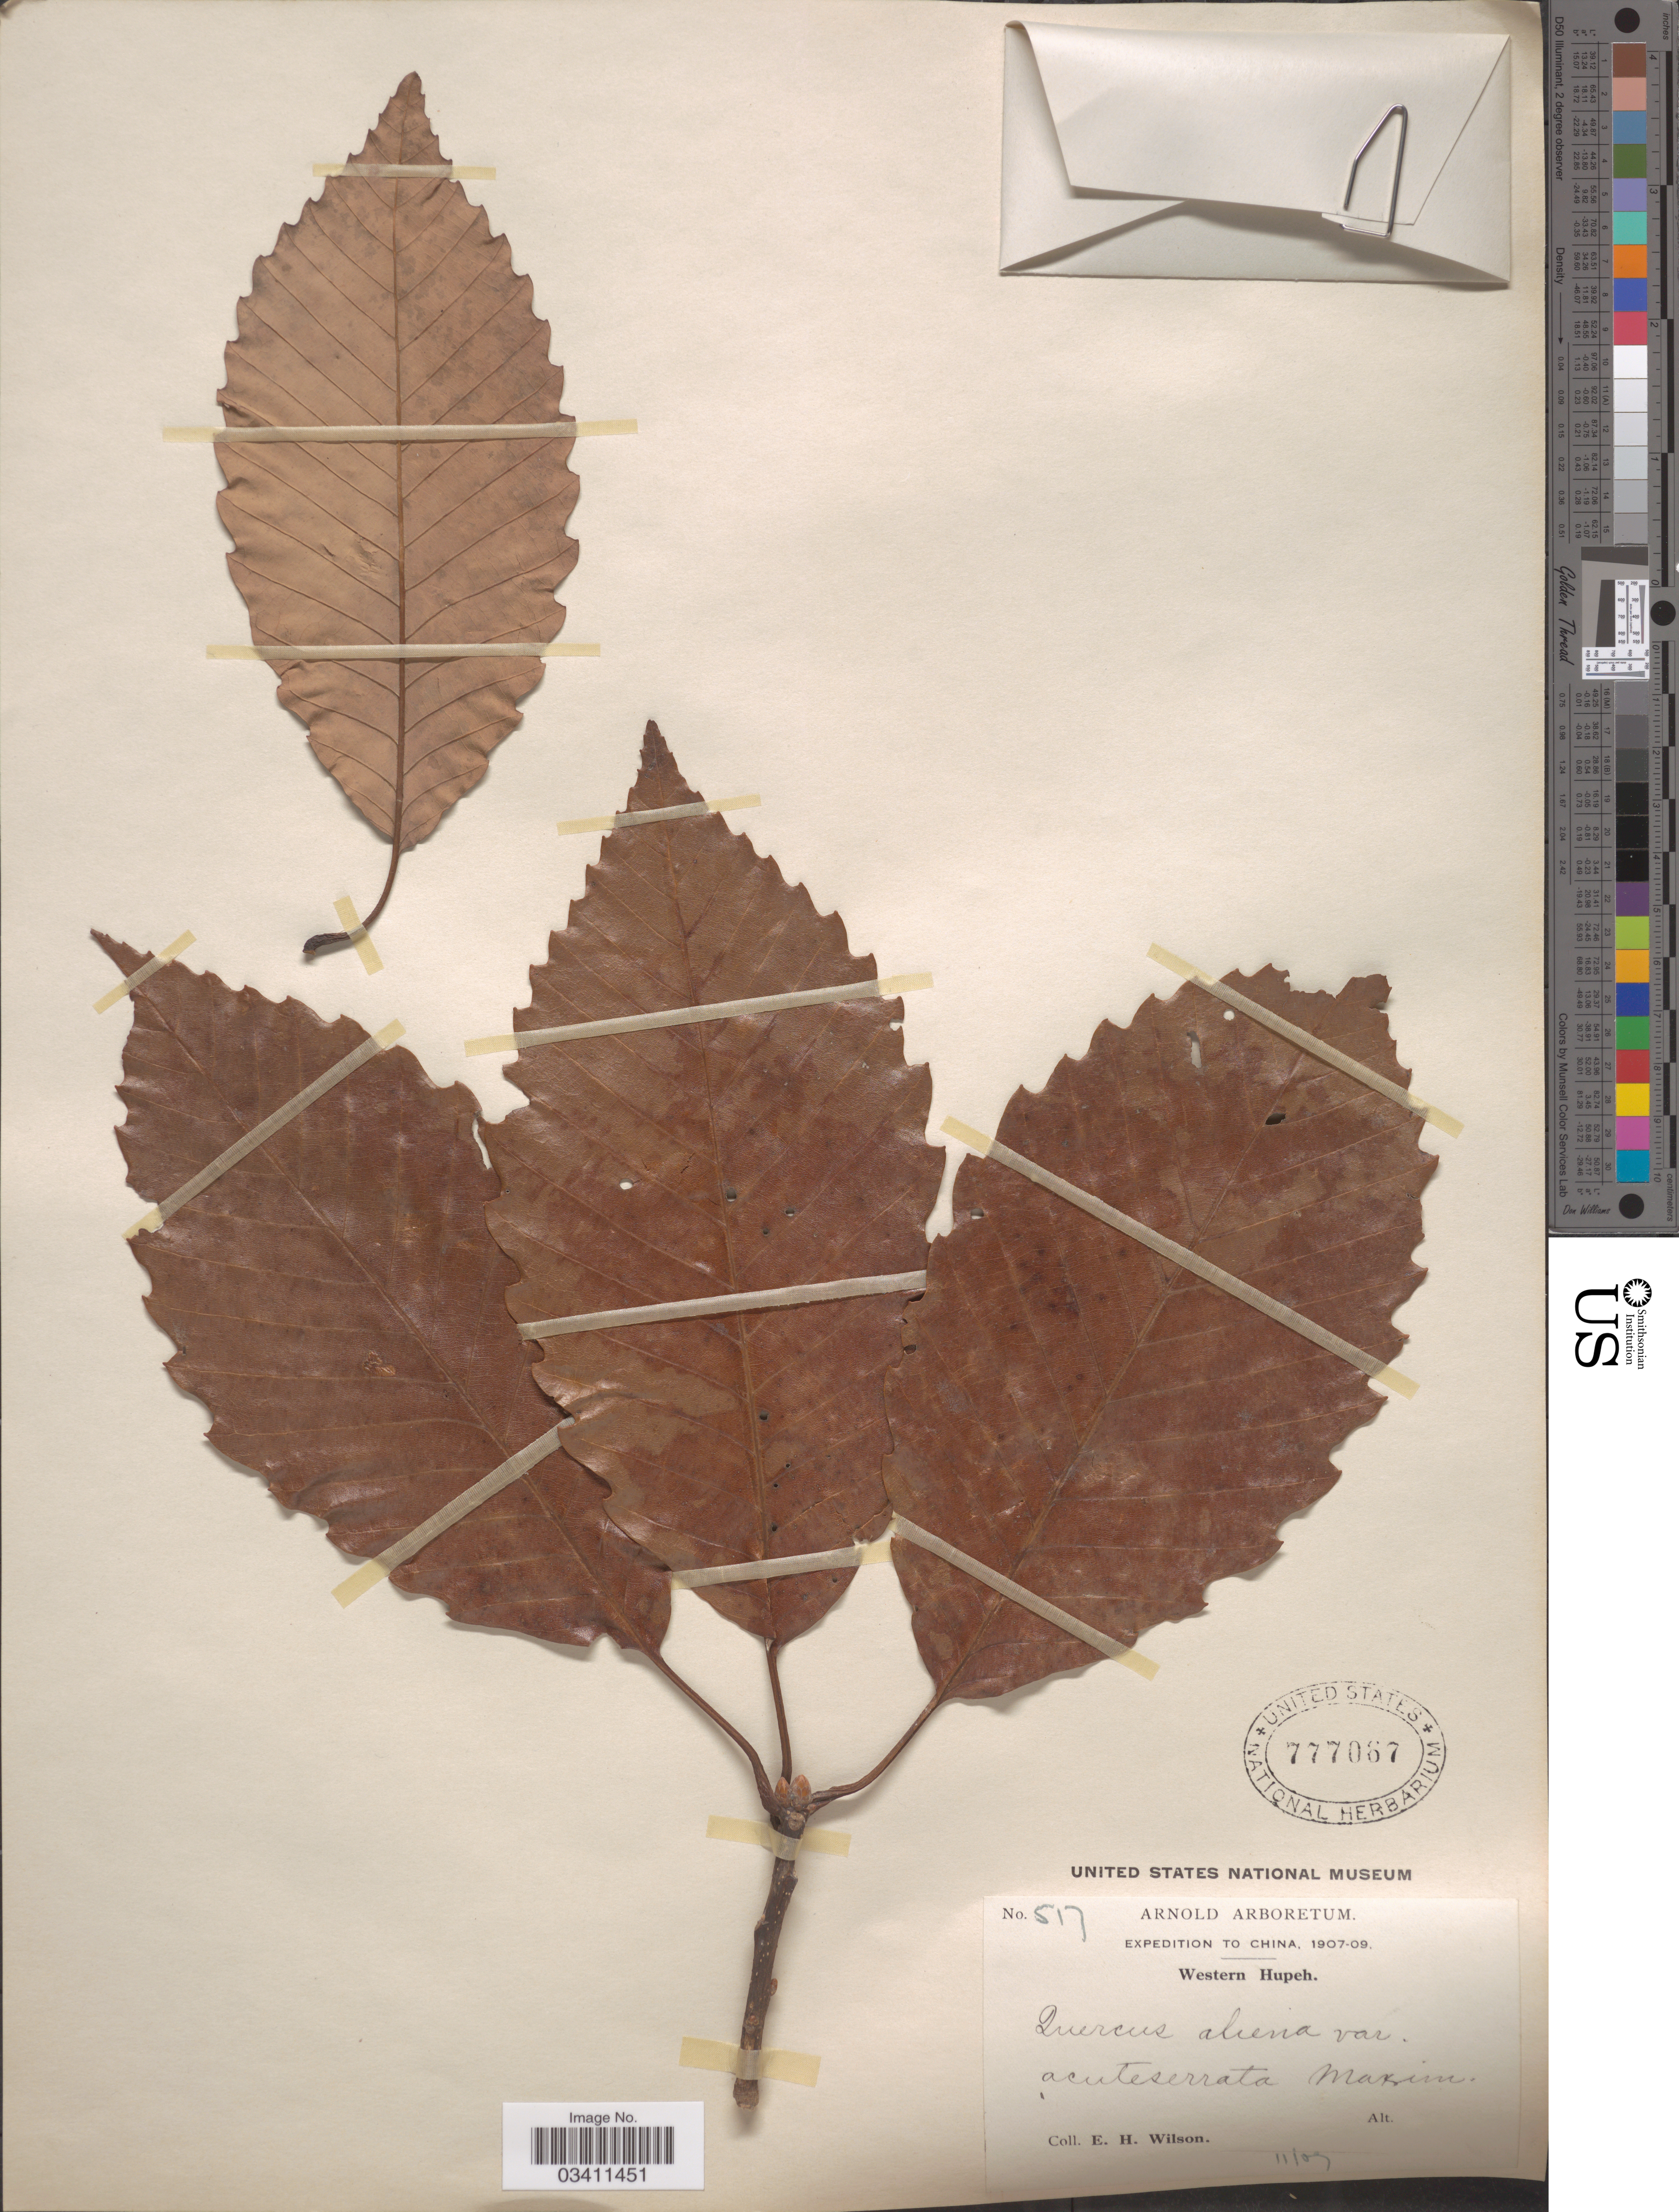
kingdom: Plantae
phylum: Tracheophyta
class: Magnoliopsida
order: Fagales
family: Fagaceae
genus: Quercus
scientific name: Quercus aliena var. acutiserrata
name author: Maxim.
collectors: E. Wilson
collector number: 517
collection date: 1907-11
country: China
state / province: Hubei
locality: Western Hupeh.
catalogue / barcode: US 777067